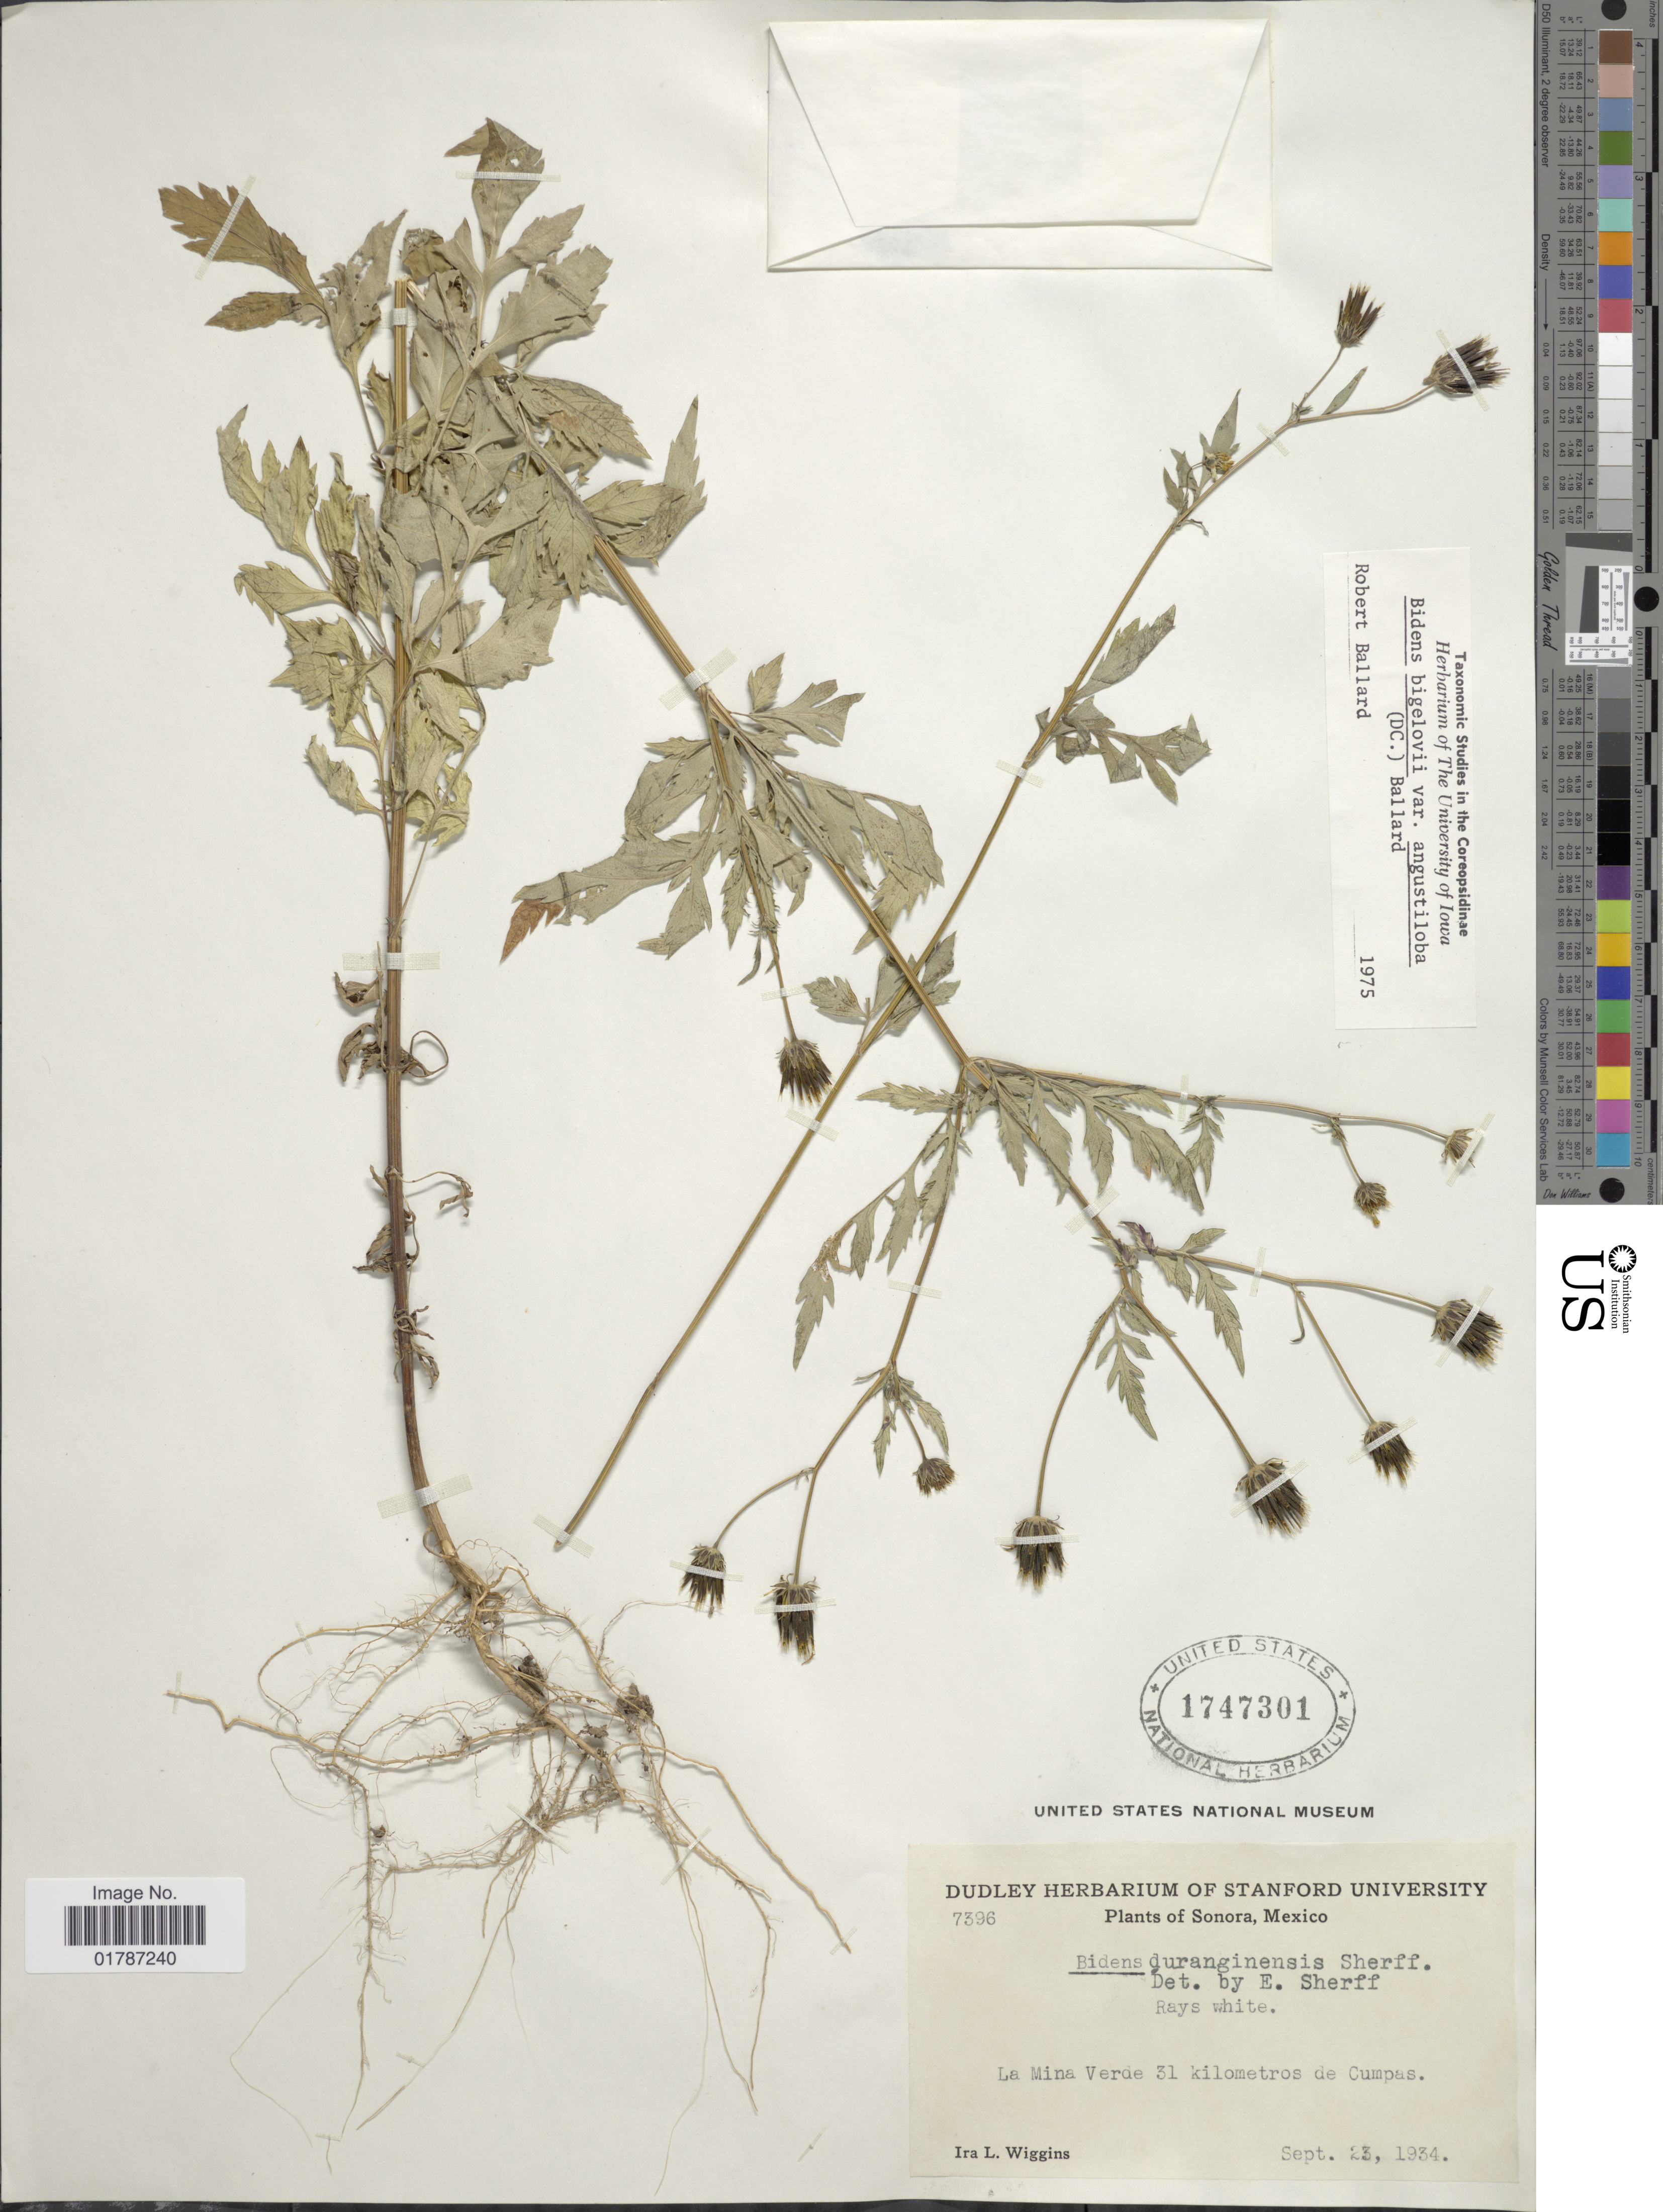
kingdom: Plantae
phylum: Tracheophyta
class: Magnoliopsida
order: Asterales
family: Asteraceae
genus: Bidens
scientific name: Bidens bigelovii var. angustiloba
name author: (DC.) Ballard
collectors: I. L. Wiggins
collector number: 7396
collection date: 1934-09-23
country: Mexico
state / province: Sonora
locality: Sonora, Mexico, La MIna Verde 31 kilometros de Cumpas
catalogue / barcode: US 1747301